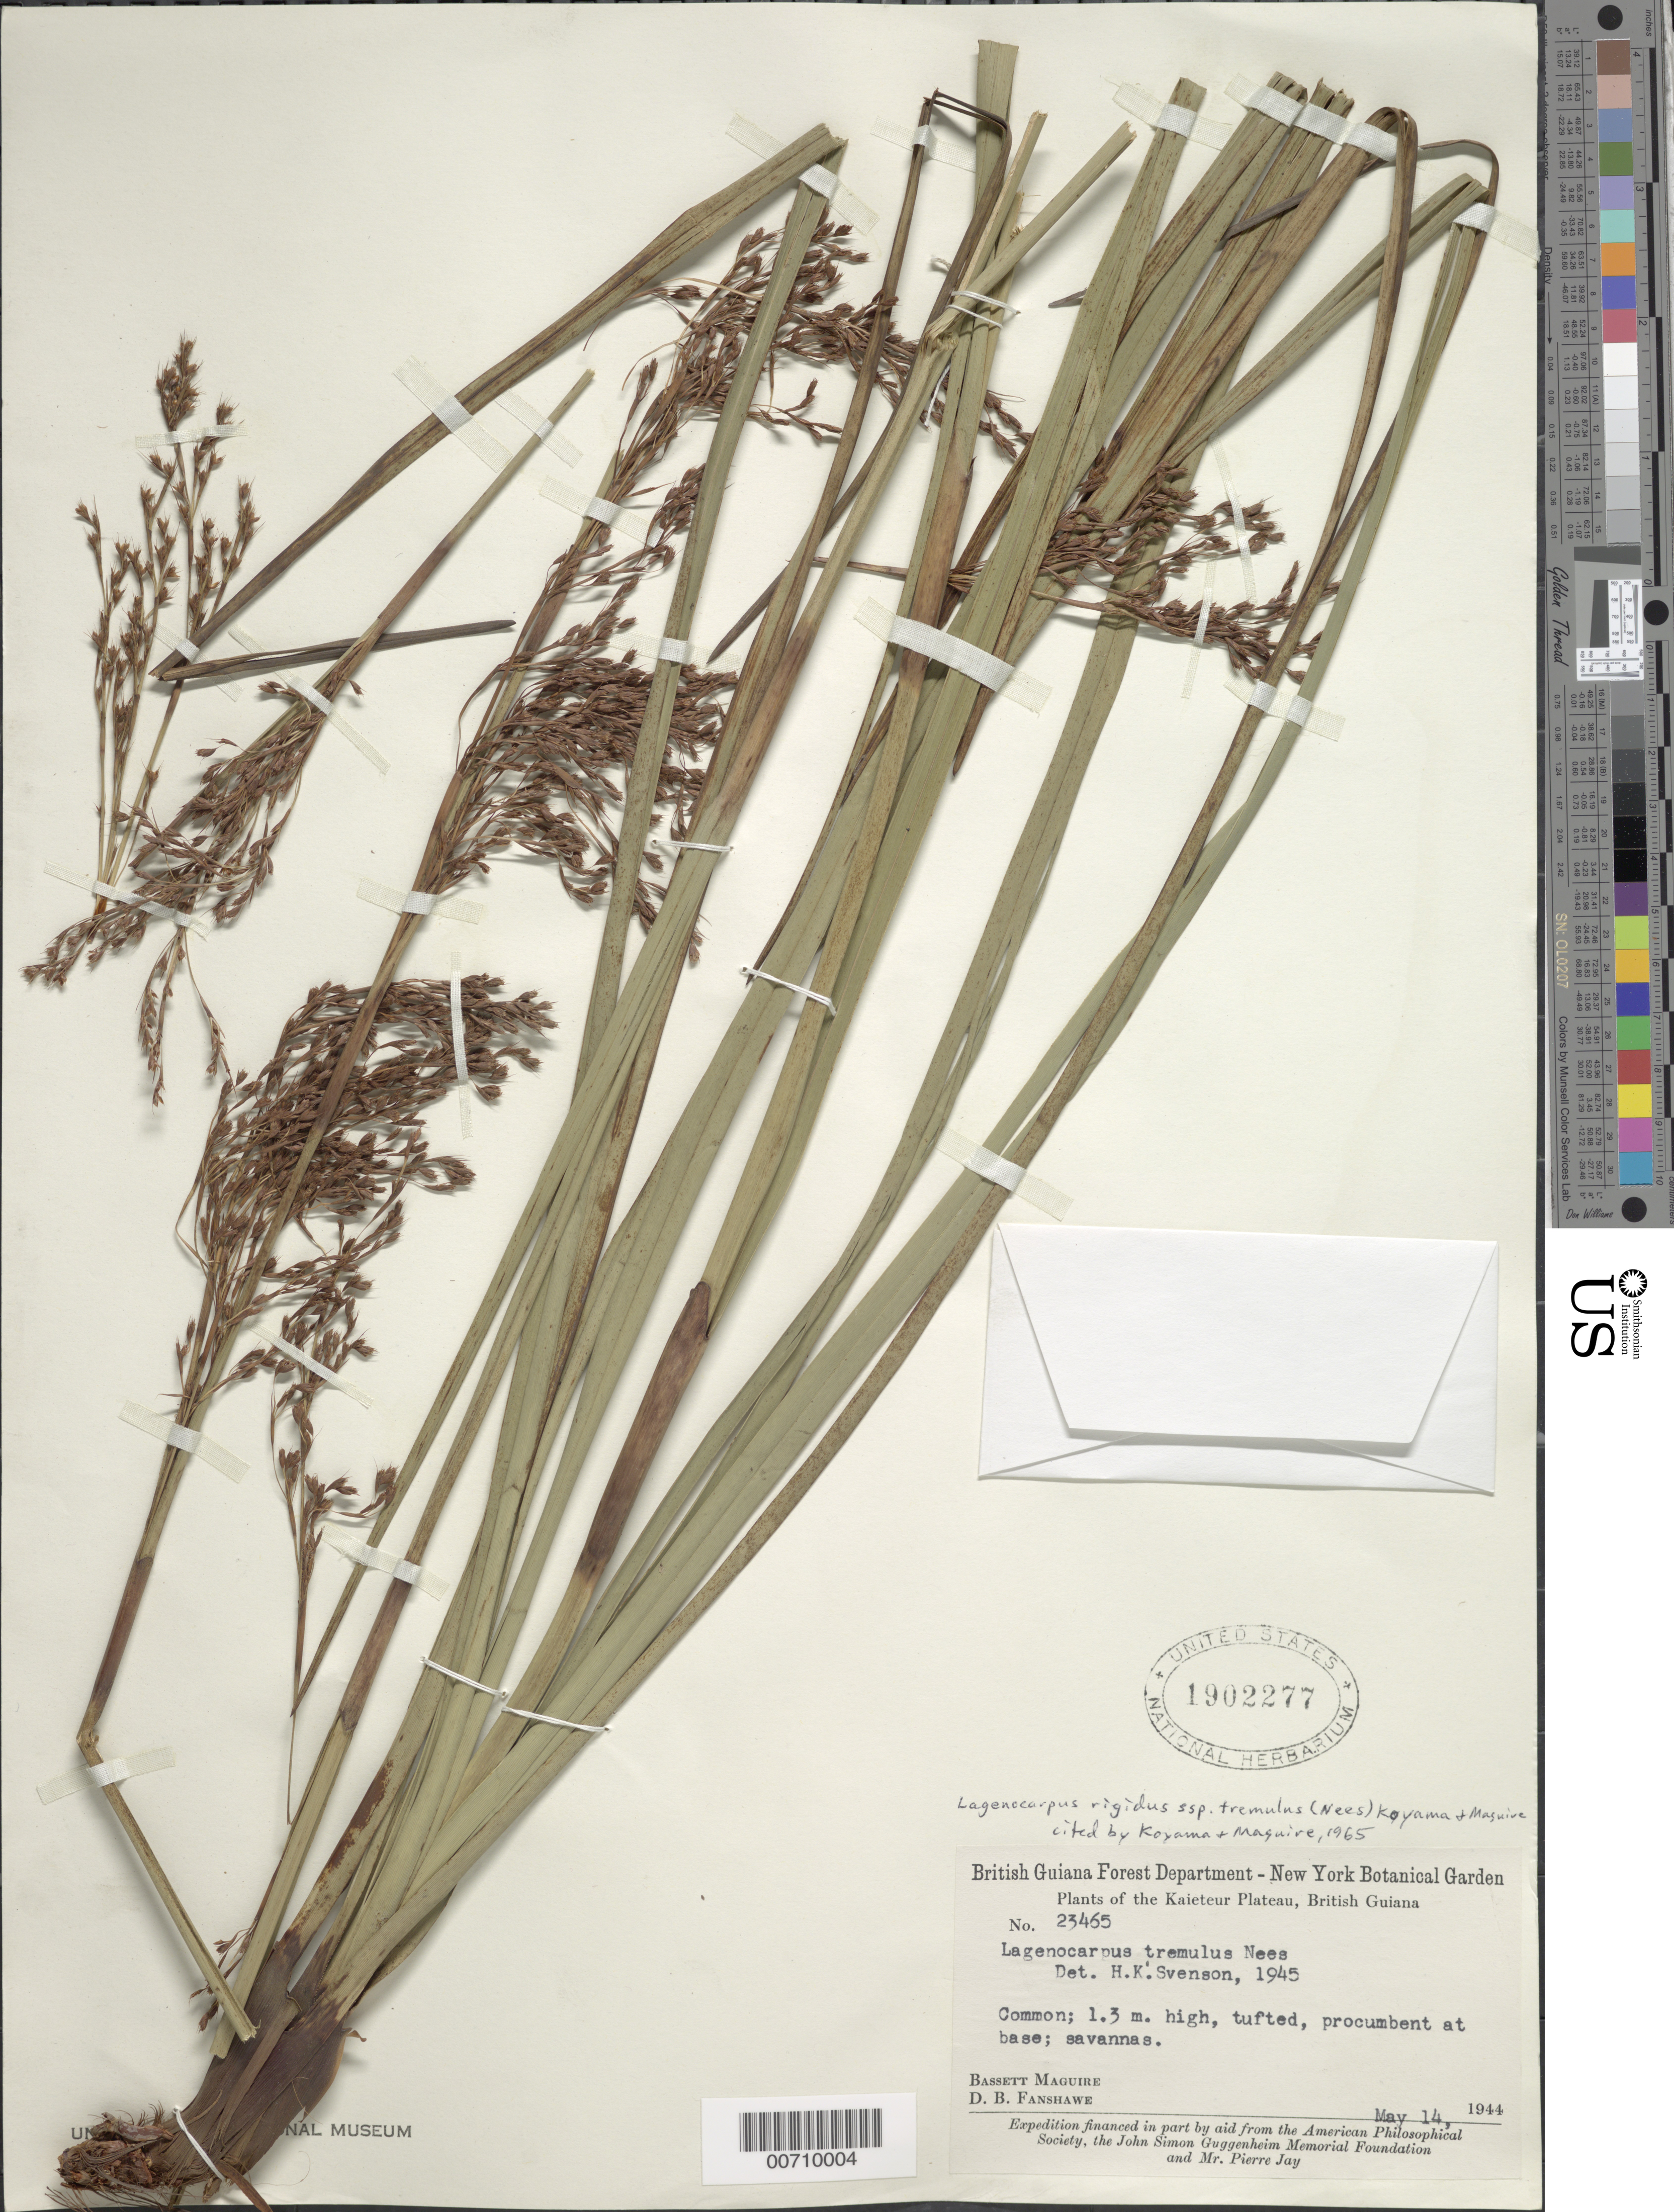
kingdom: Plantae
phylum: Tracheophyta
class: Liliopsida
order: Poales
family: Cyperaceae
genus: Lagenocarpus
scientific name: Lagenocarpus rigidus subsp. tremulus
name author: (Nees) T. Koyama & Maguire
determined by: Koyama, T.; Maguire, B.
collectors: B. Maguire & D. B. Fanshawe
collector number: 23465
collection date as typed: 14-May-44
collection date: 1944-05-14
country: Guyana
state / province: Potaro-Siparuni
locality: Kaieteur Plateau, Potaro River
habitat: Savanna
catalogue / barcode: US 1902277